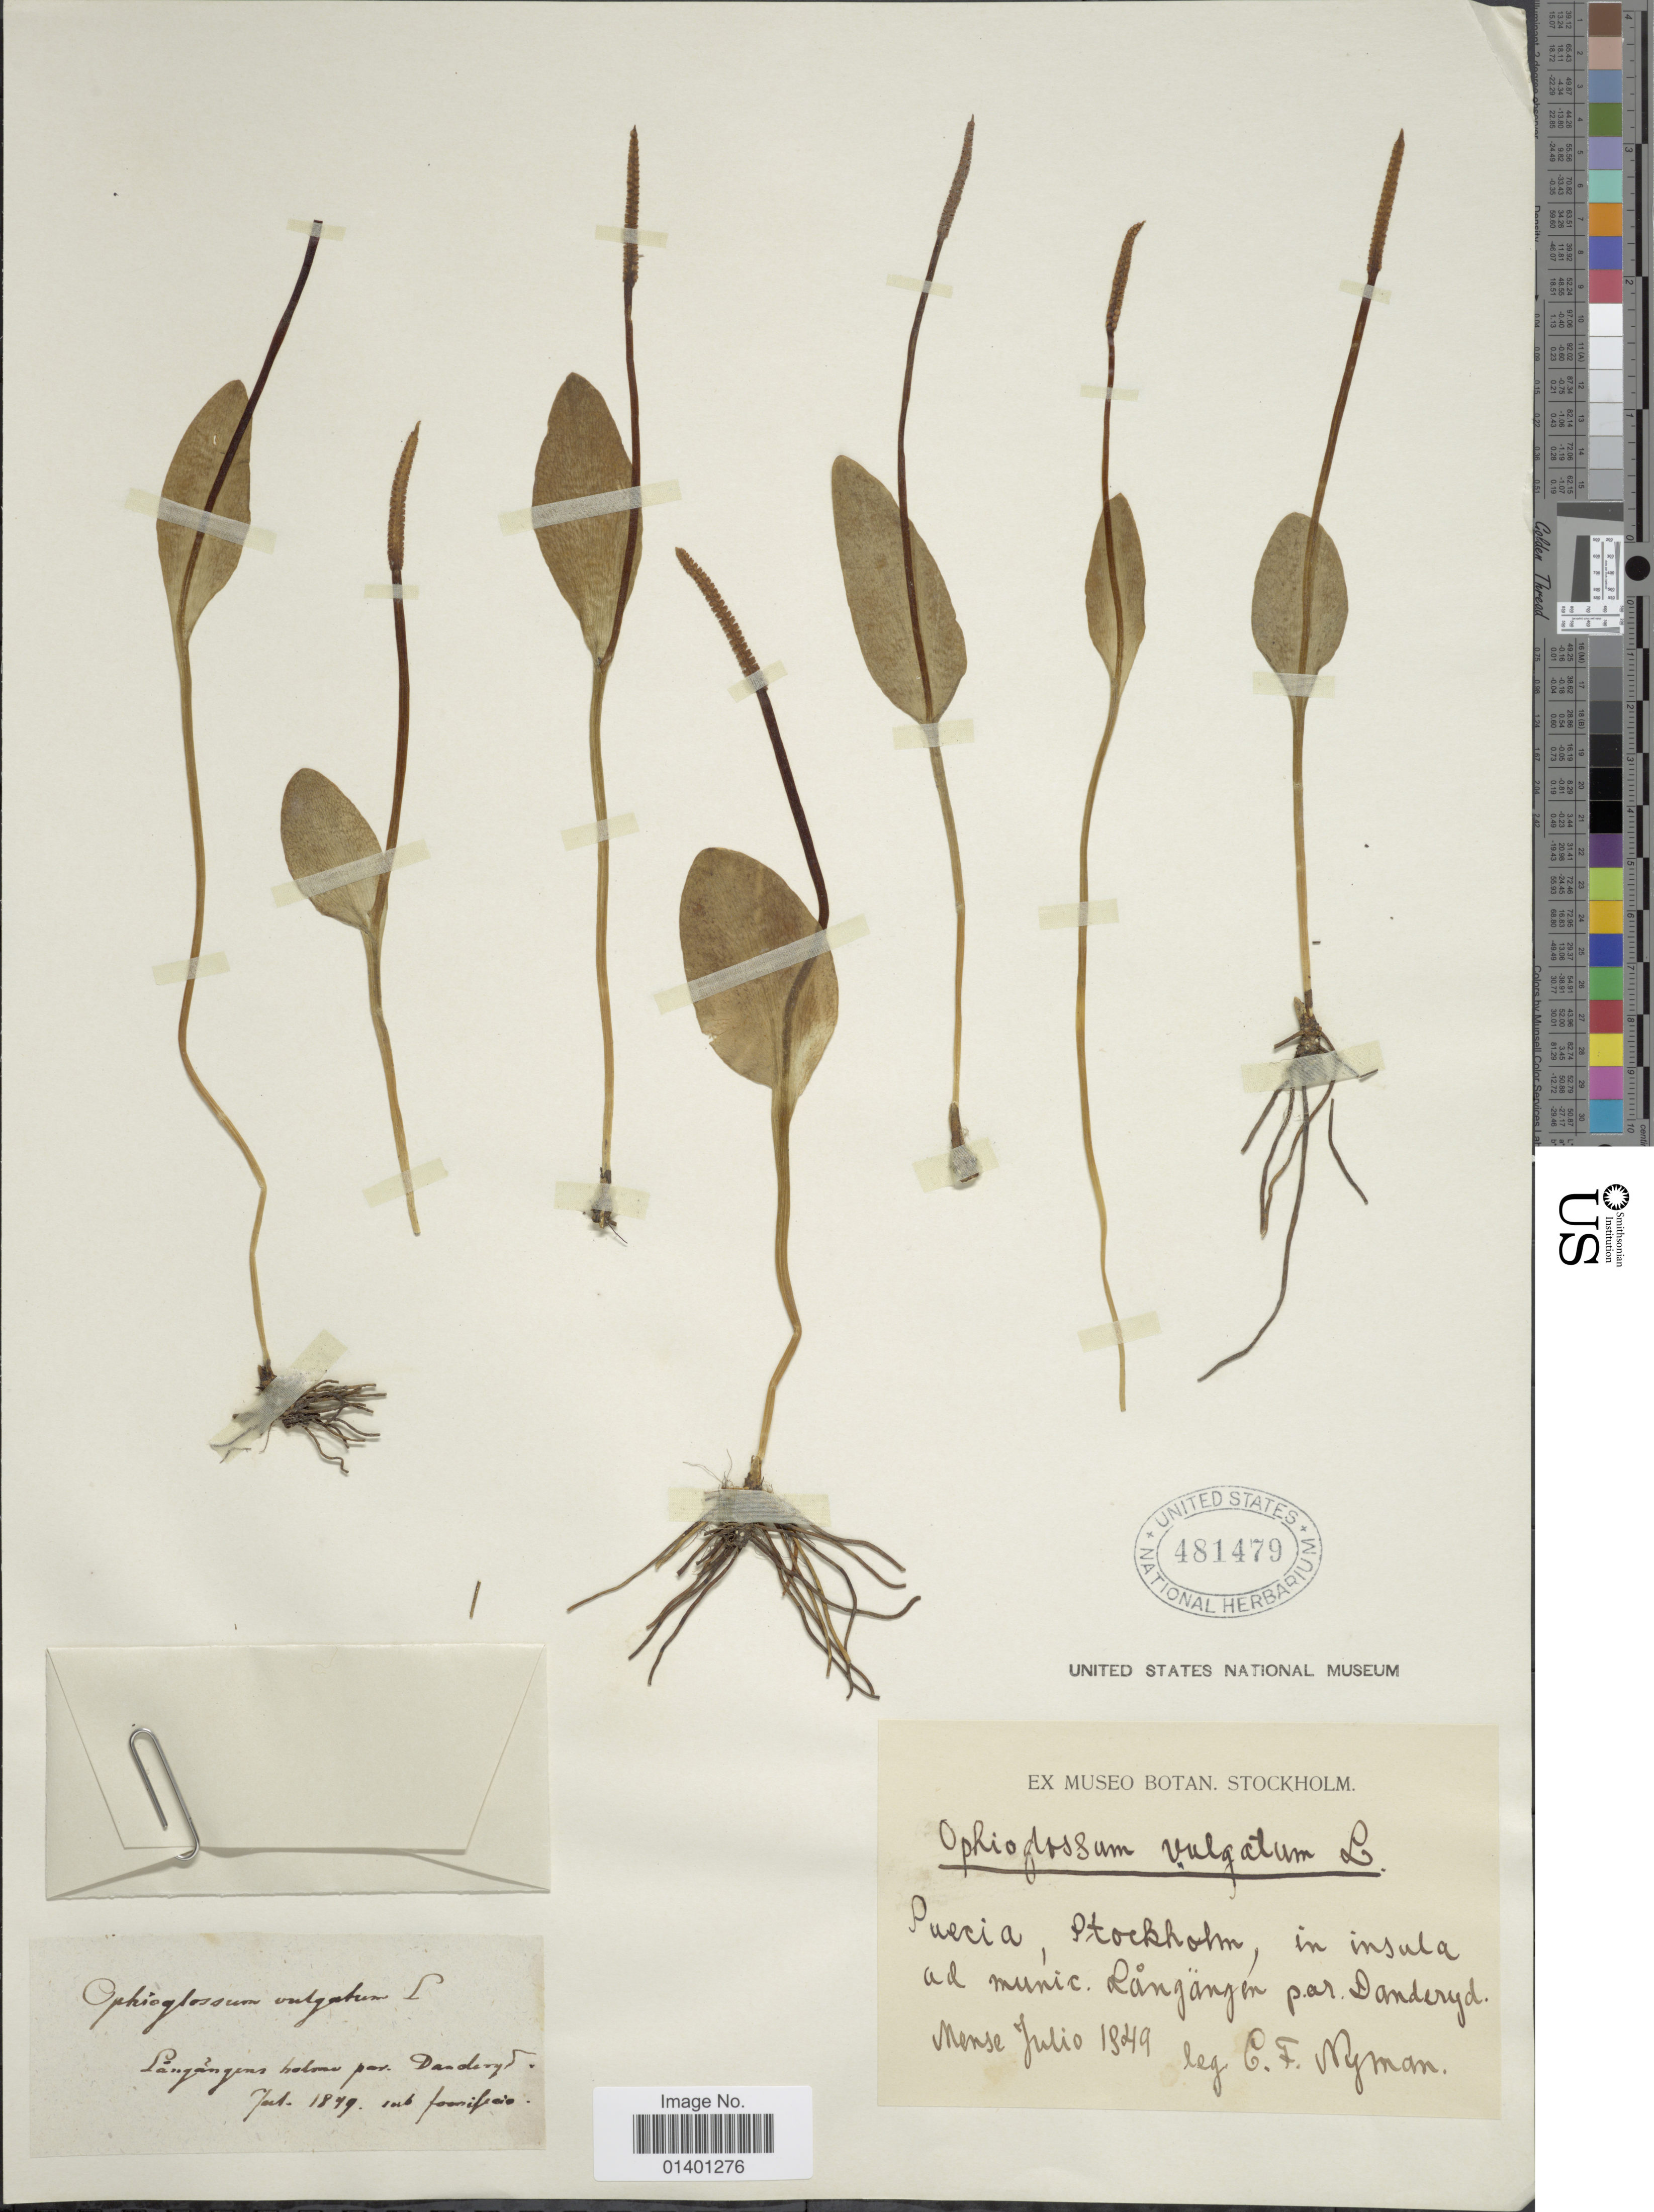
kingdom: Plantae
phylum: Tracheophyta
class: Polypodiopsida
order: Ophioglossales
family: Ophioglossaceae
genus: Ophioglossum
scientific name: Ophioglossum vulgatum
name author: L.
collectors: C. F. Nyman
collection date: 1849-07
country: Sweden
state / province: Stockholm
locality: Danderyd, Långängen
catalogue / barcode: US 481479